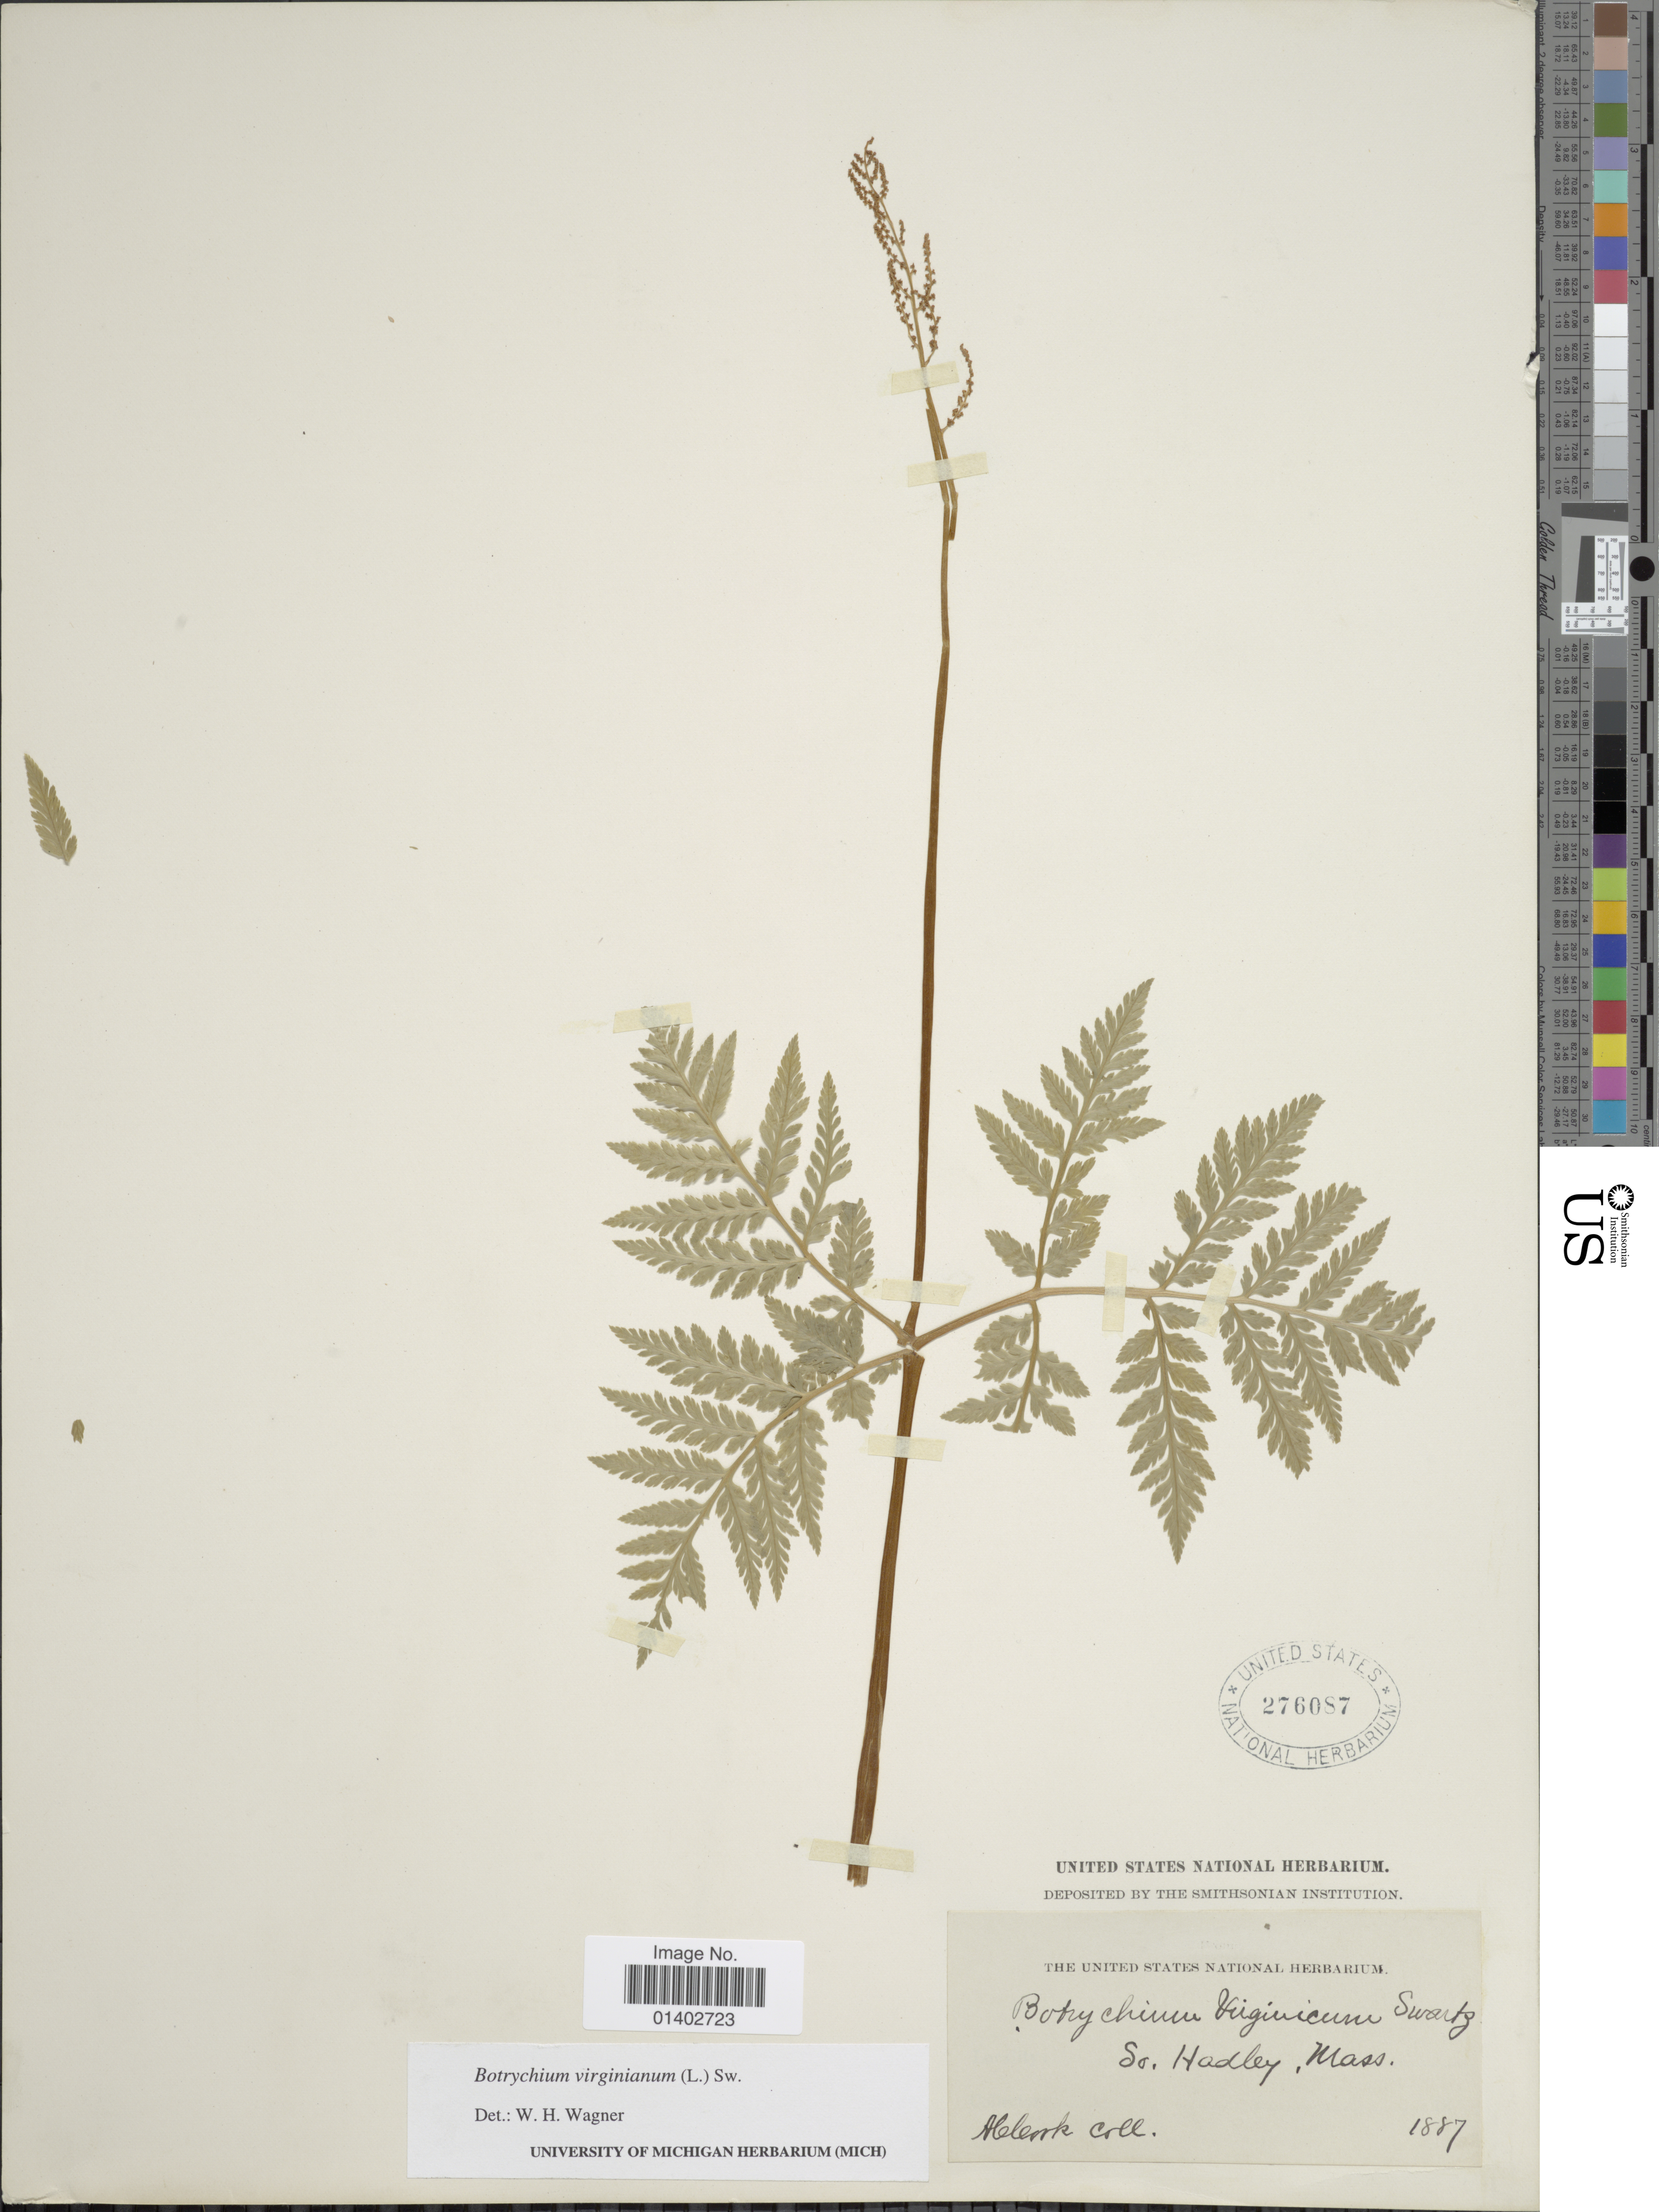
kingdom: Plantae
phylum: Tracheophyta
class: Polypodiopsida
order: Ophioglossales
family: Ophioglossaceae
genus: Botrychium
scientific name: Botrychium virginianum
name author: (L.) Sw.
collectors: A. Cook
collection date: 1887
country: United States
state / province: Massachusetts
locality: So Hadley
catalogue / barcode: US 276087